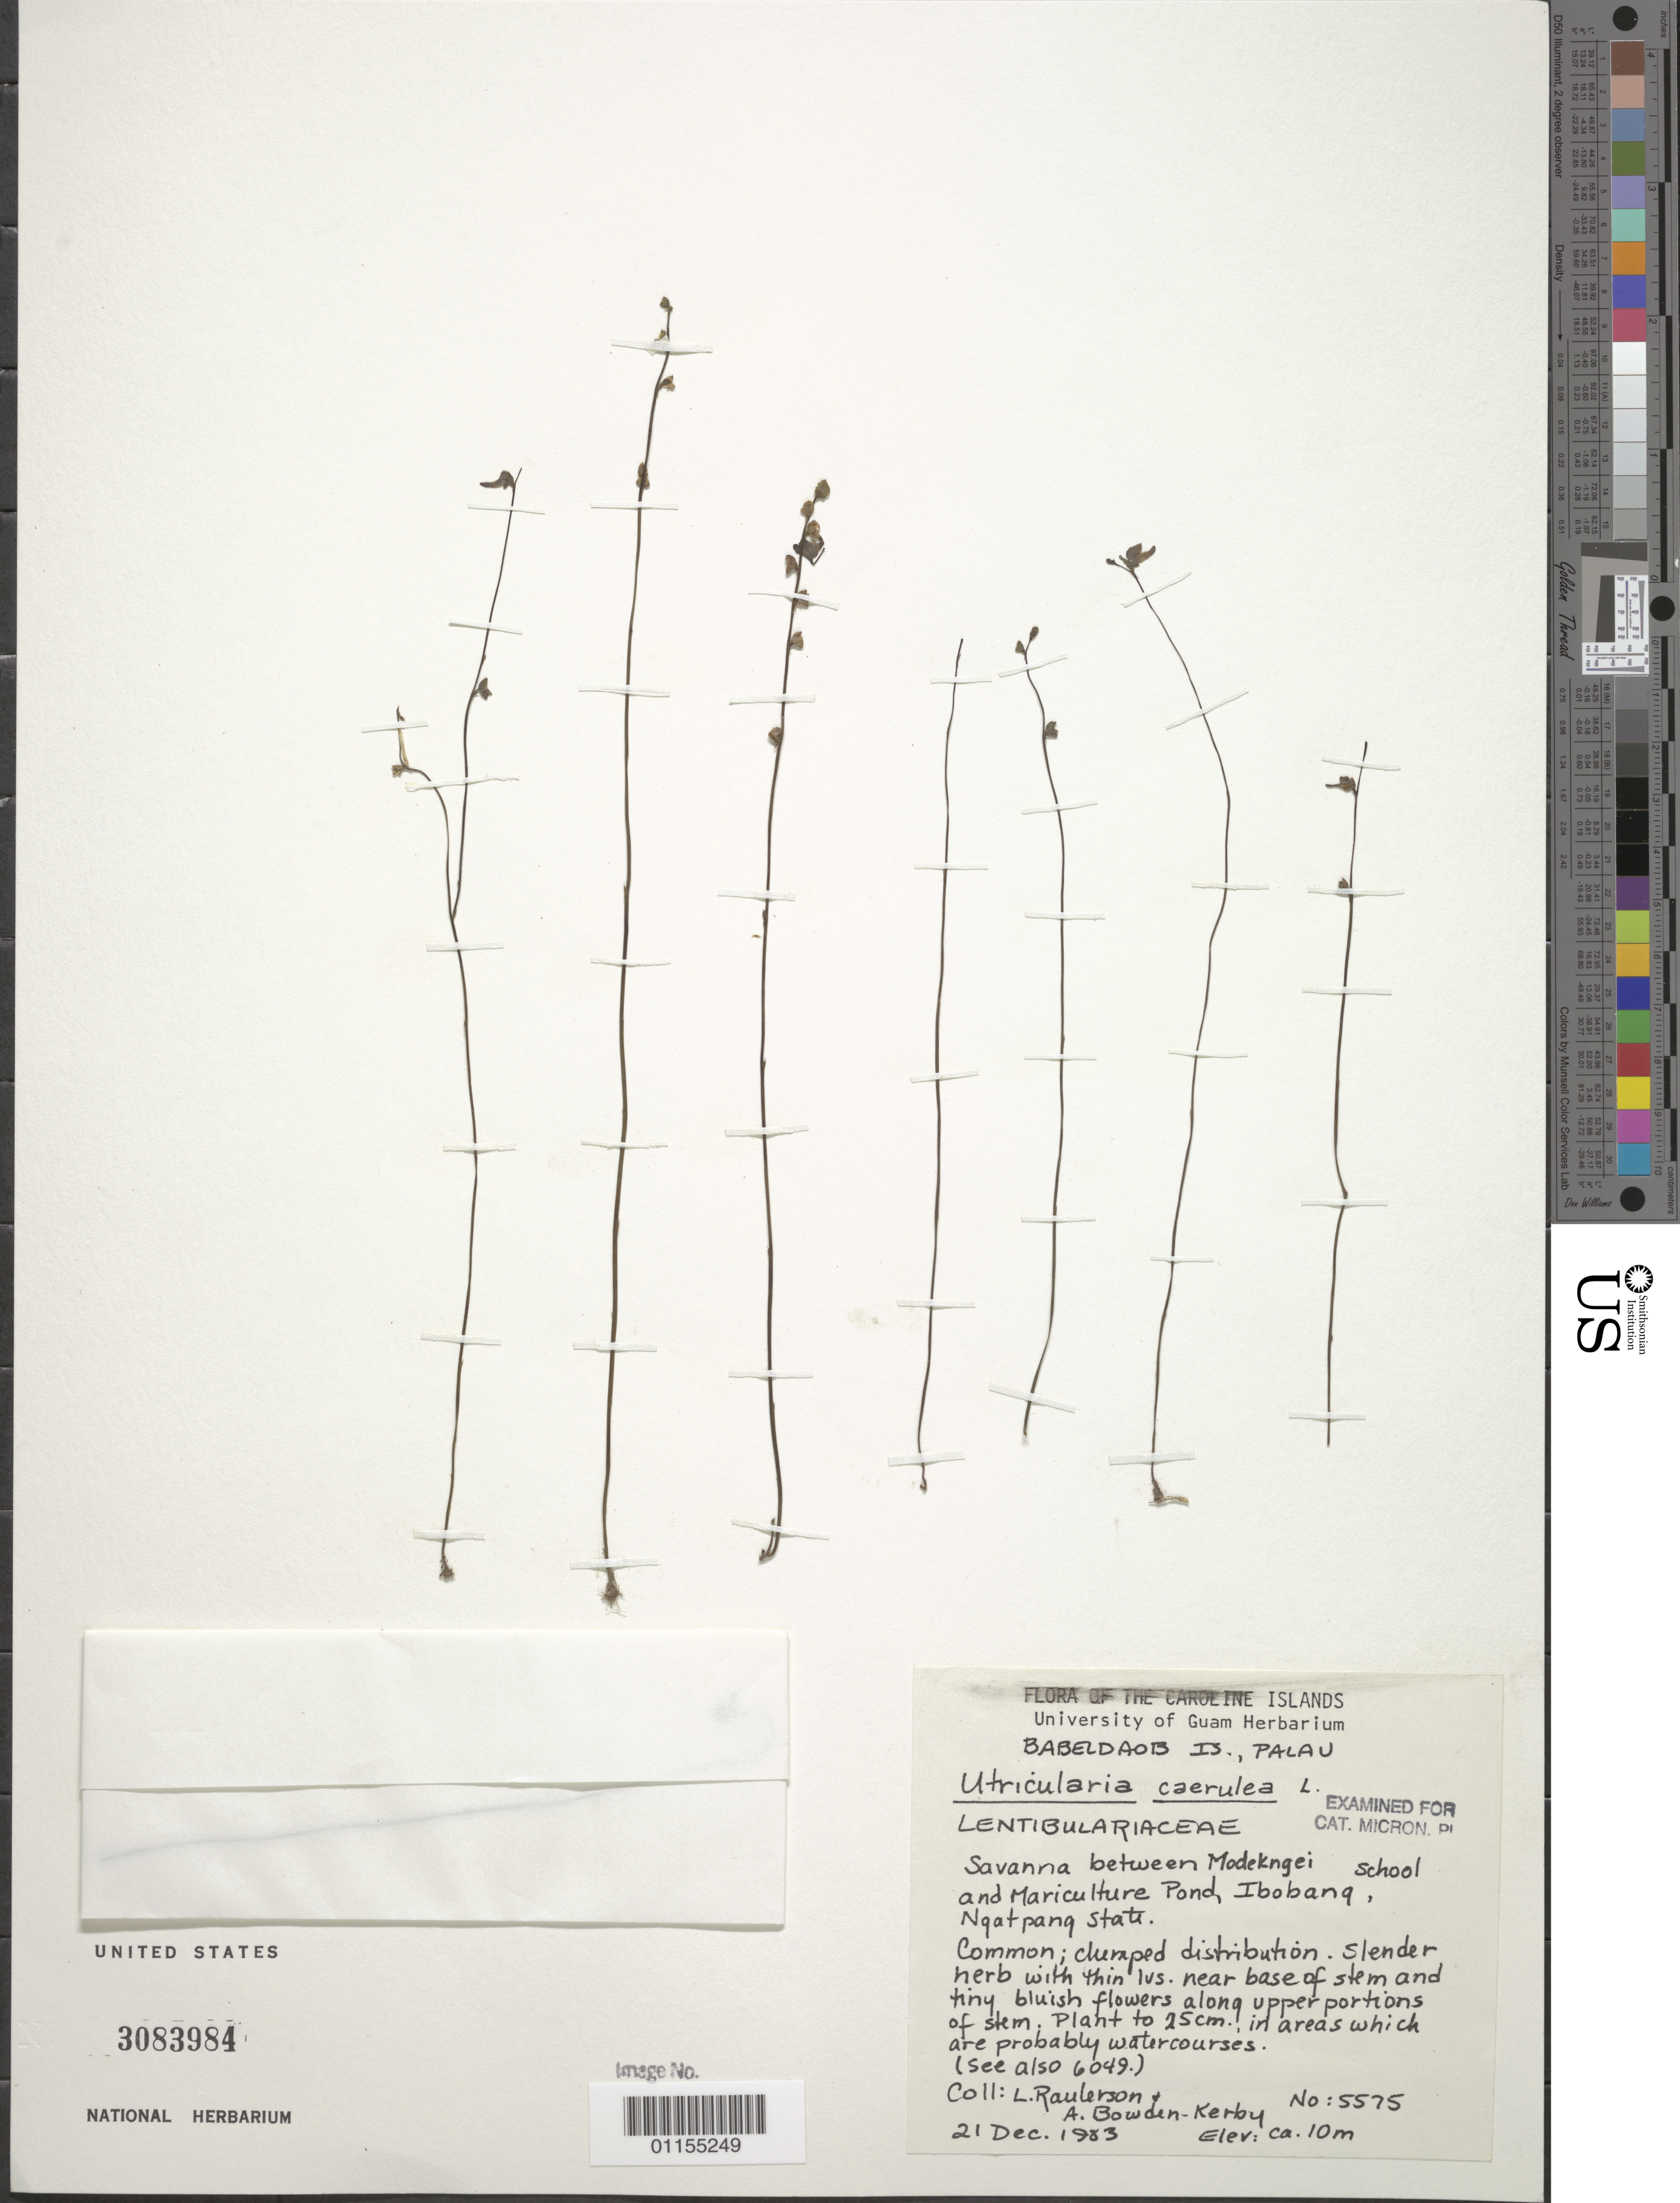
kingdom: Plantae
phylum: Tracheophyta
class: Magnoliopsida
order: Lamiales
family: Lentibulariaceae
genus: Utricularia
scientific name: Utricularia caerulea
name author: L.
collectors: L. Raulerson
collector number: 5575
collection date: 1983-12-21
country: Palau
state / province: Ngatpang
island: Babeldaob [Babelthuap]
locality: Edge of playing field, Modekngei school of Ibobang.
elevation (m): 10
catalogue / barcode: US 3083984